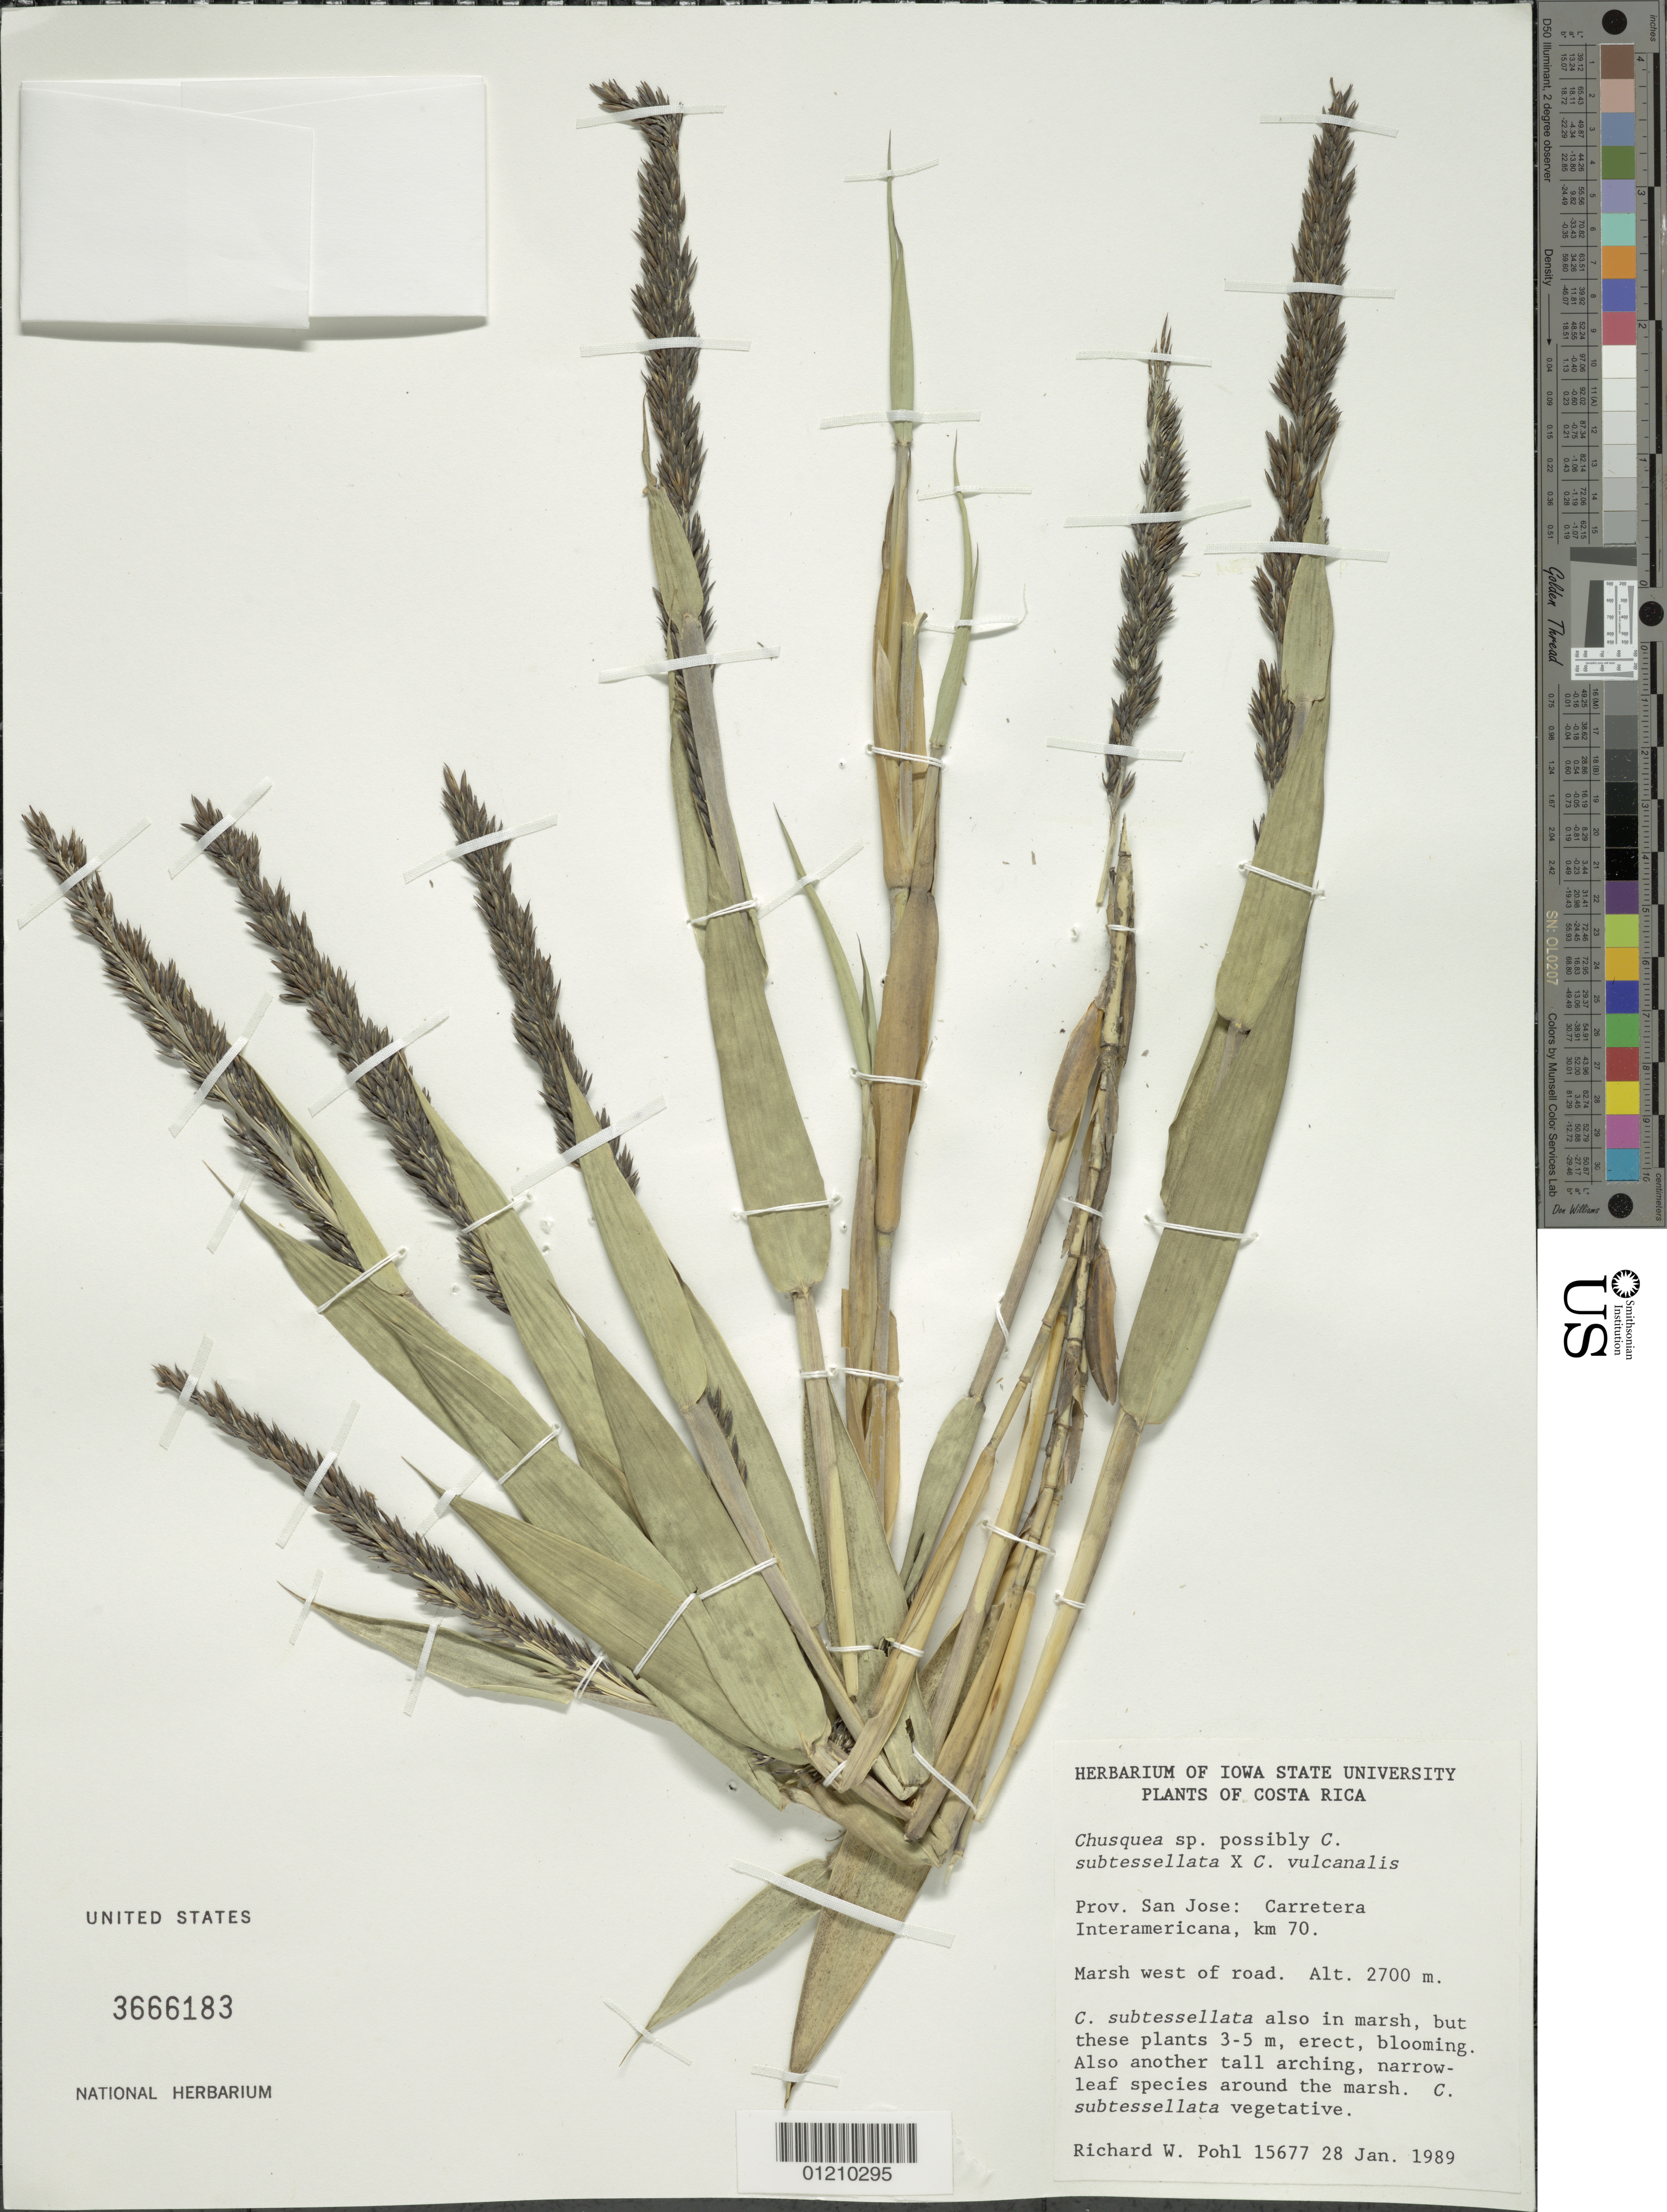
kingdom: Plantae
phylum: Tracheophyta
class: Liliopsida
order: Poales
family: Poaceae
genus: Chusquea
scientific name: Chusquea sp.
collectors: R. W. Pohl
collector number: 15677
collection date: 1989-01-28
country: Costa Rica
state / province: San José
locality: Carretera. Interamericana, km 70.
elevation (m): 2700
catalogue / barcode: US 3666183